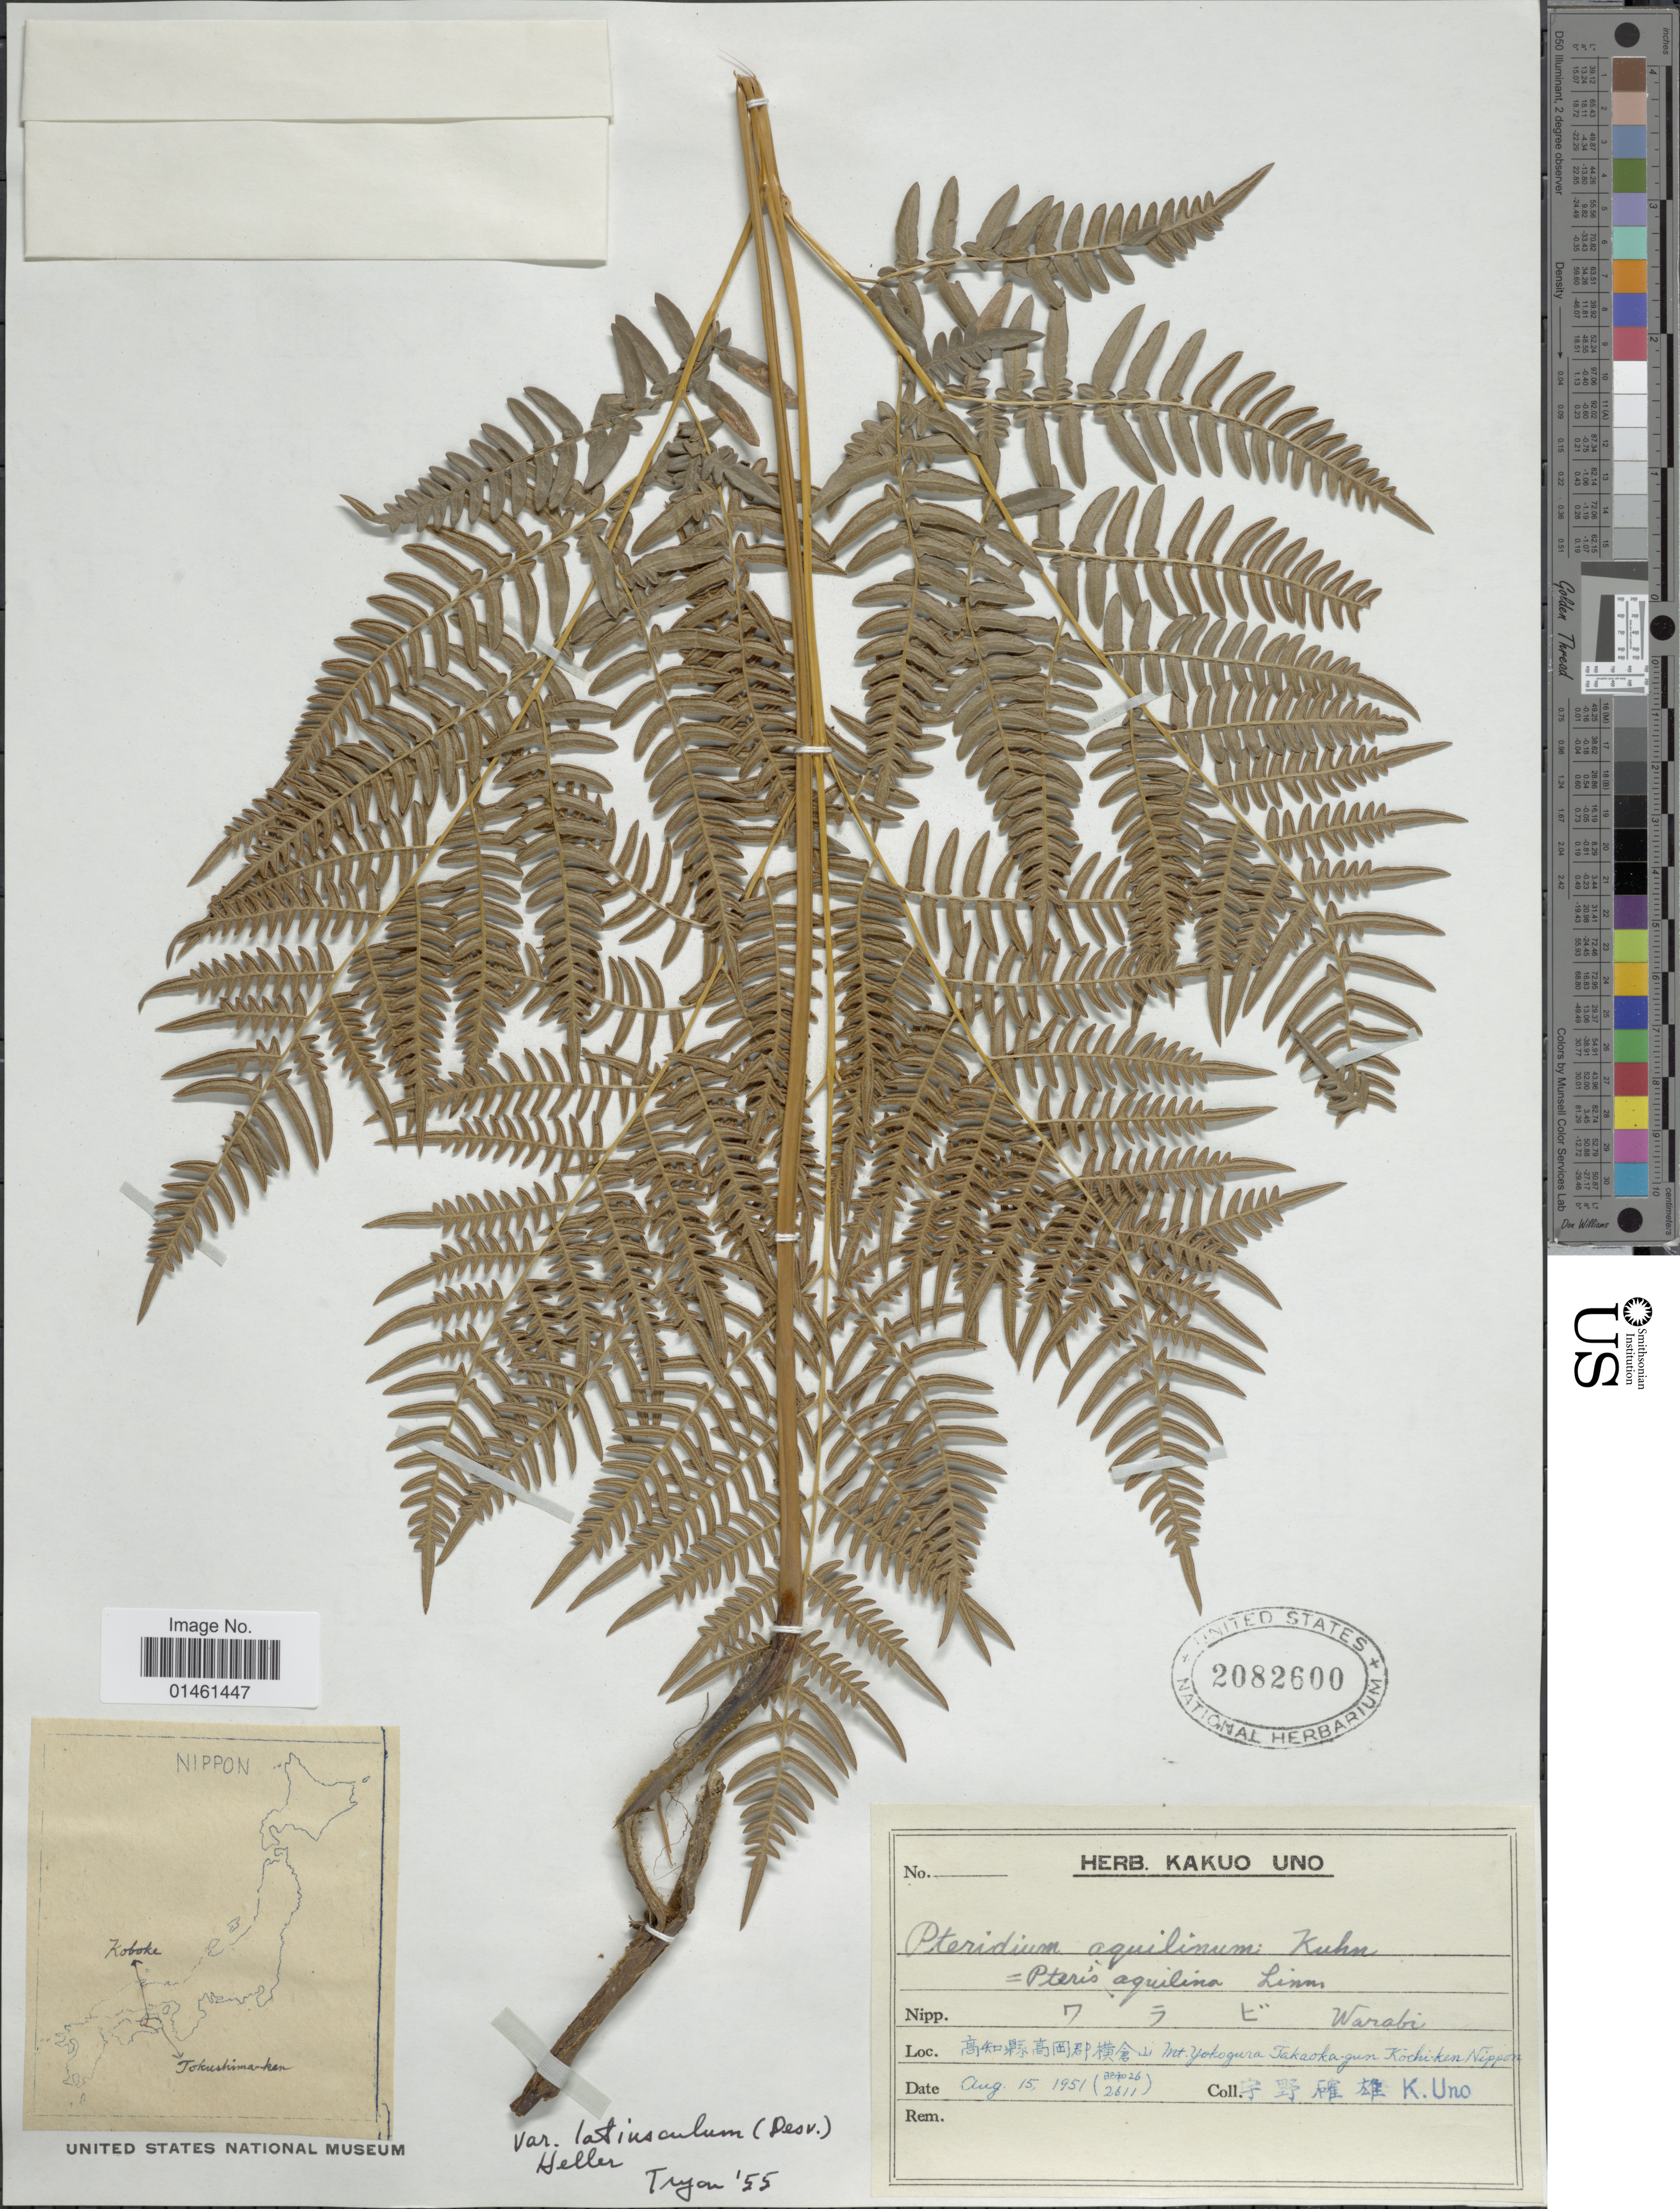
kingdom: Plantae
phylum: Tracheophyta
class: Polypodiopsida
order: Polypodiales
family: Dennstaedtiaceae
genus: Pteridium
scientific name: Pteridium aquilinum var. latiusculum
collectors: K. Uno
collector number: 2611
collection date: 1951-08-15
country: Japan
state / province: Koti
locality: Mt. Yokogura Takaoka-gun Kochi-ken Nippon.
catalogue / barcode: US 2082600